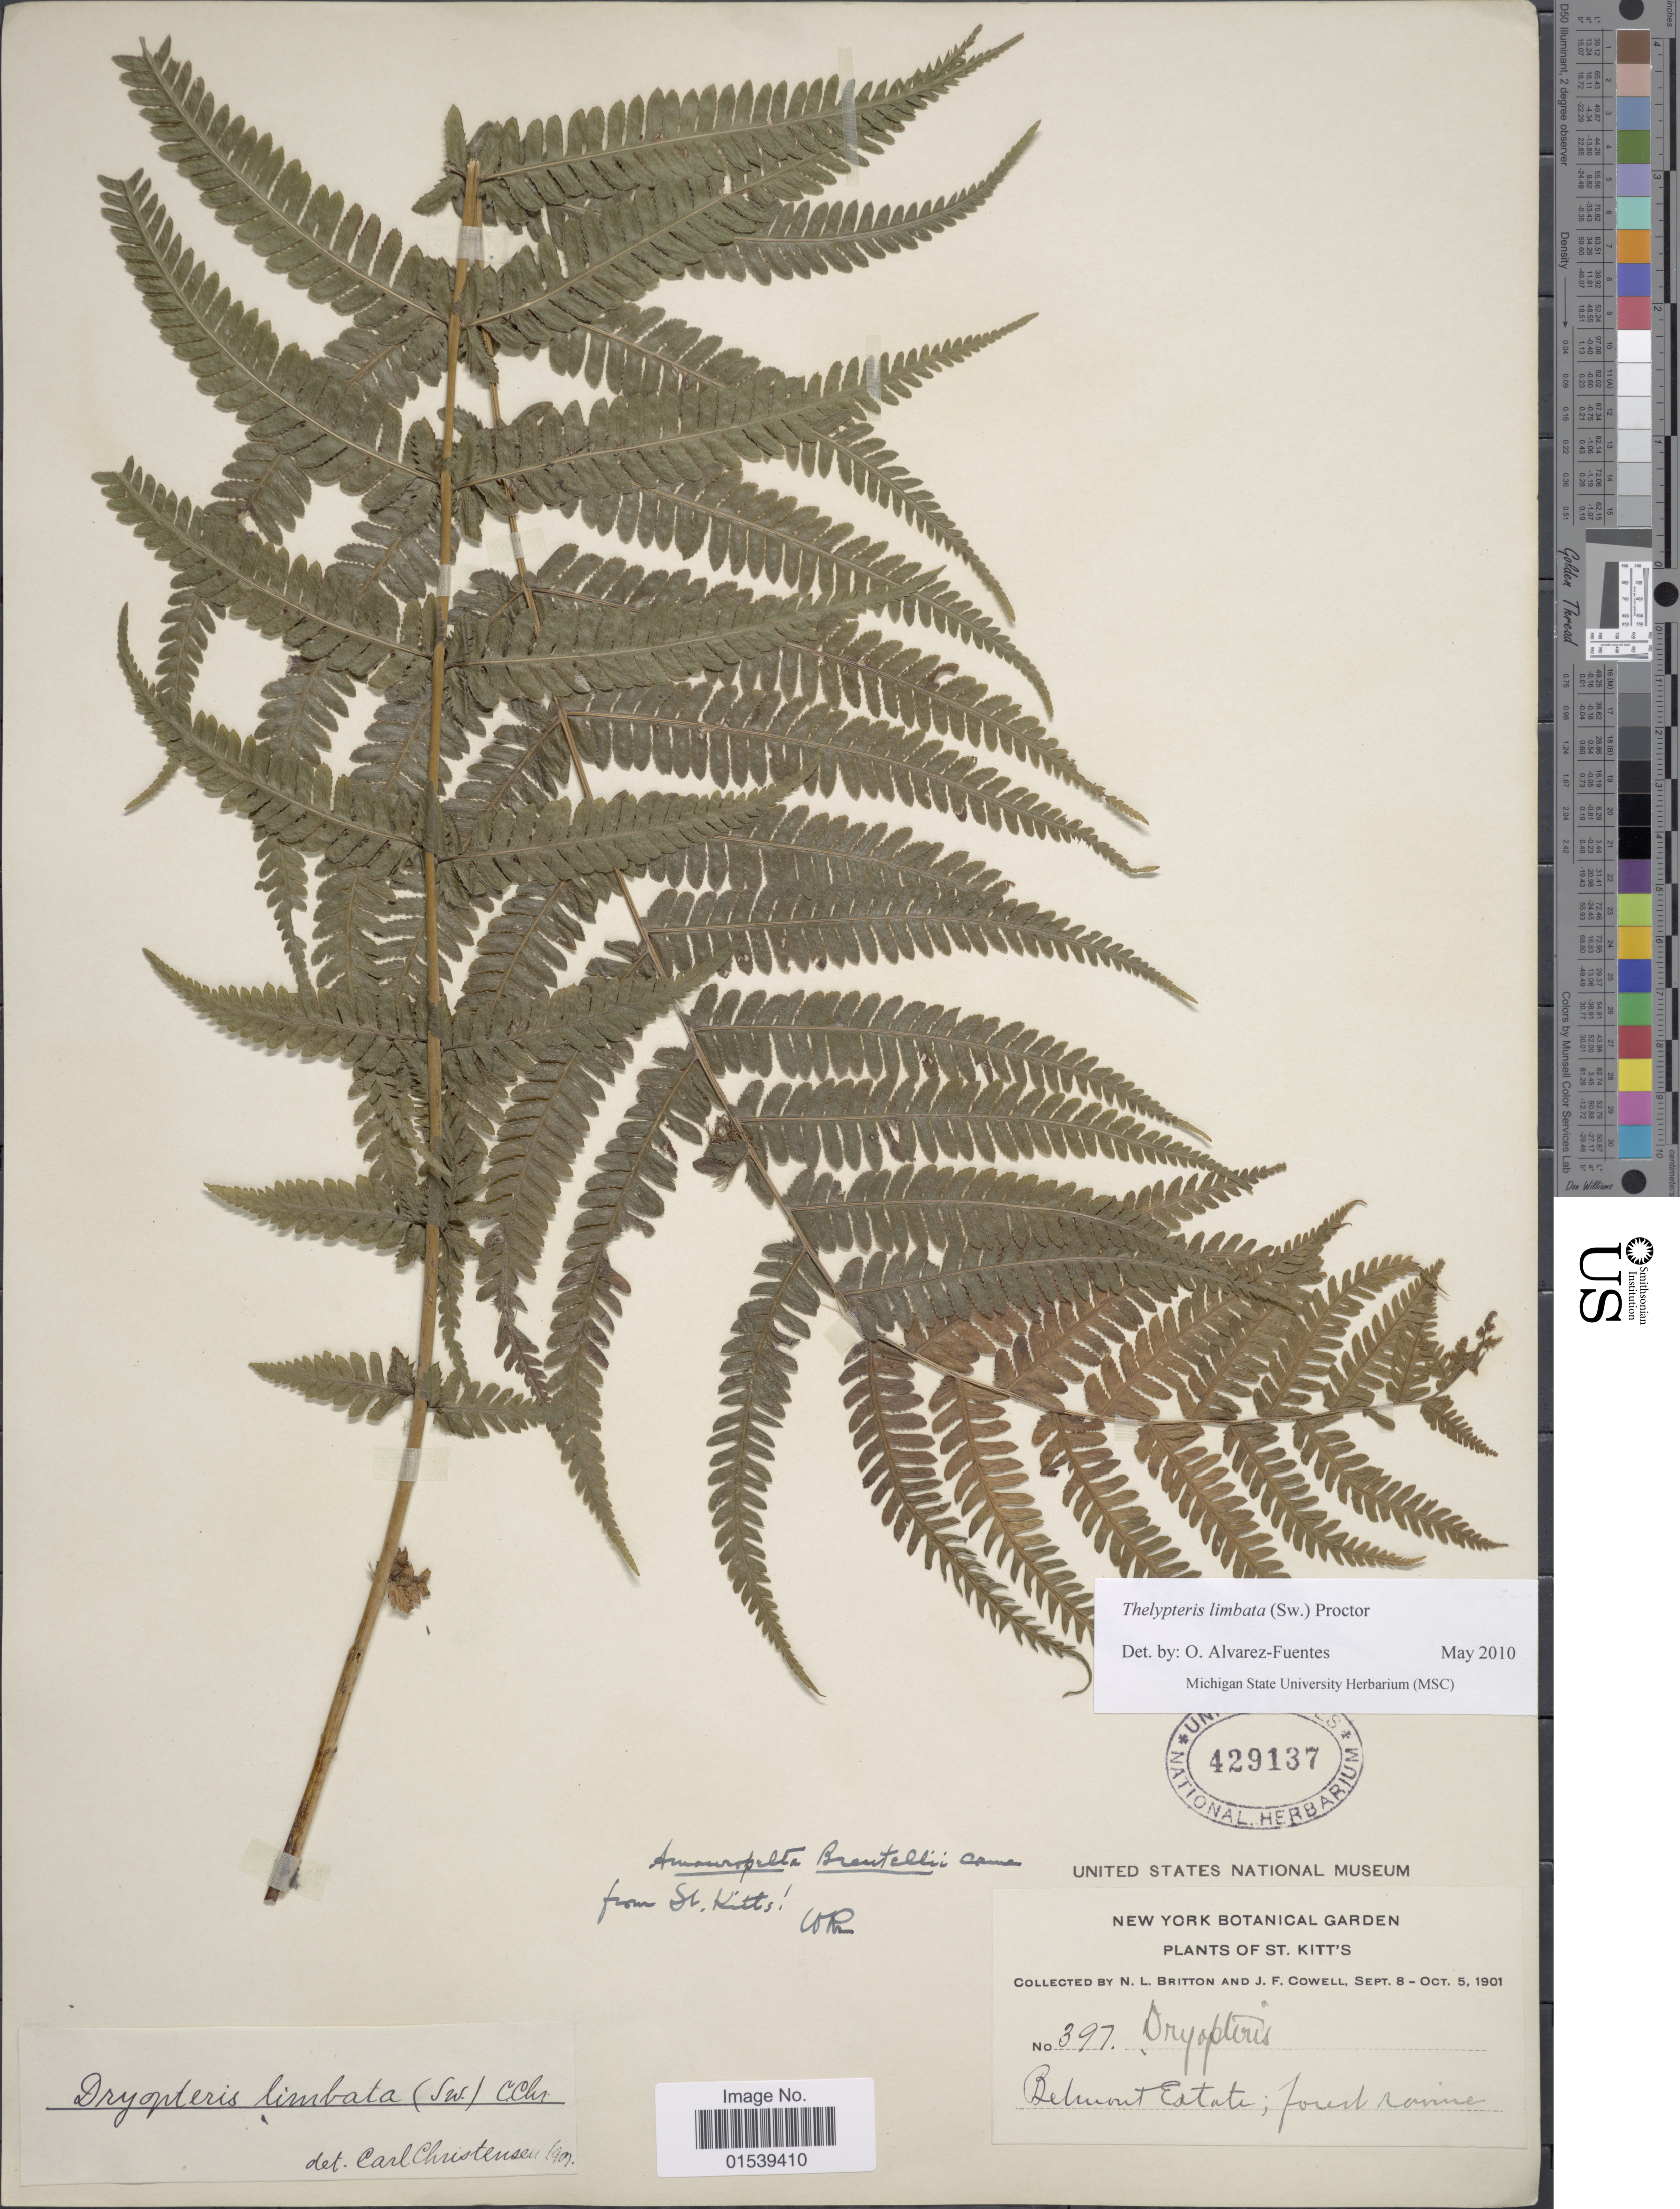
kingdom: Plantae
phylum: Tracheophyta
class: Polypodiopsida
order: Polypodiales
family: Thelypteridaceae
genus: Amauropelta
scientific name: Amauropelta limbata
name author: (Sw.) Pic. Serm.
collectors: N. Britton & J. F. Cowell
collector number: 397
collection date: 1901-09-08/1901-10-05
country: St. Christopher-Nevis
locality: St. Kitts, Belmont Estate; forest ravine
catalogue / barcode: US 429137